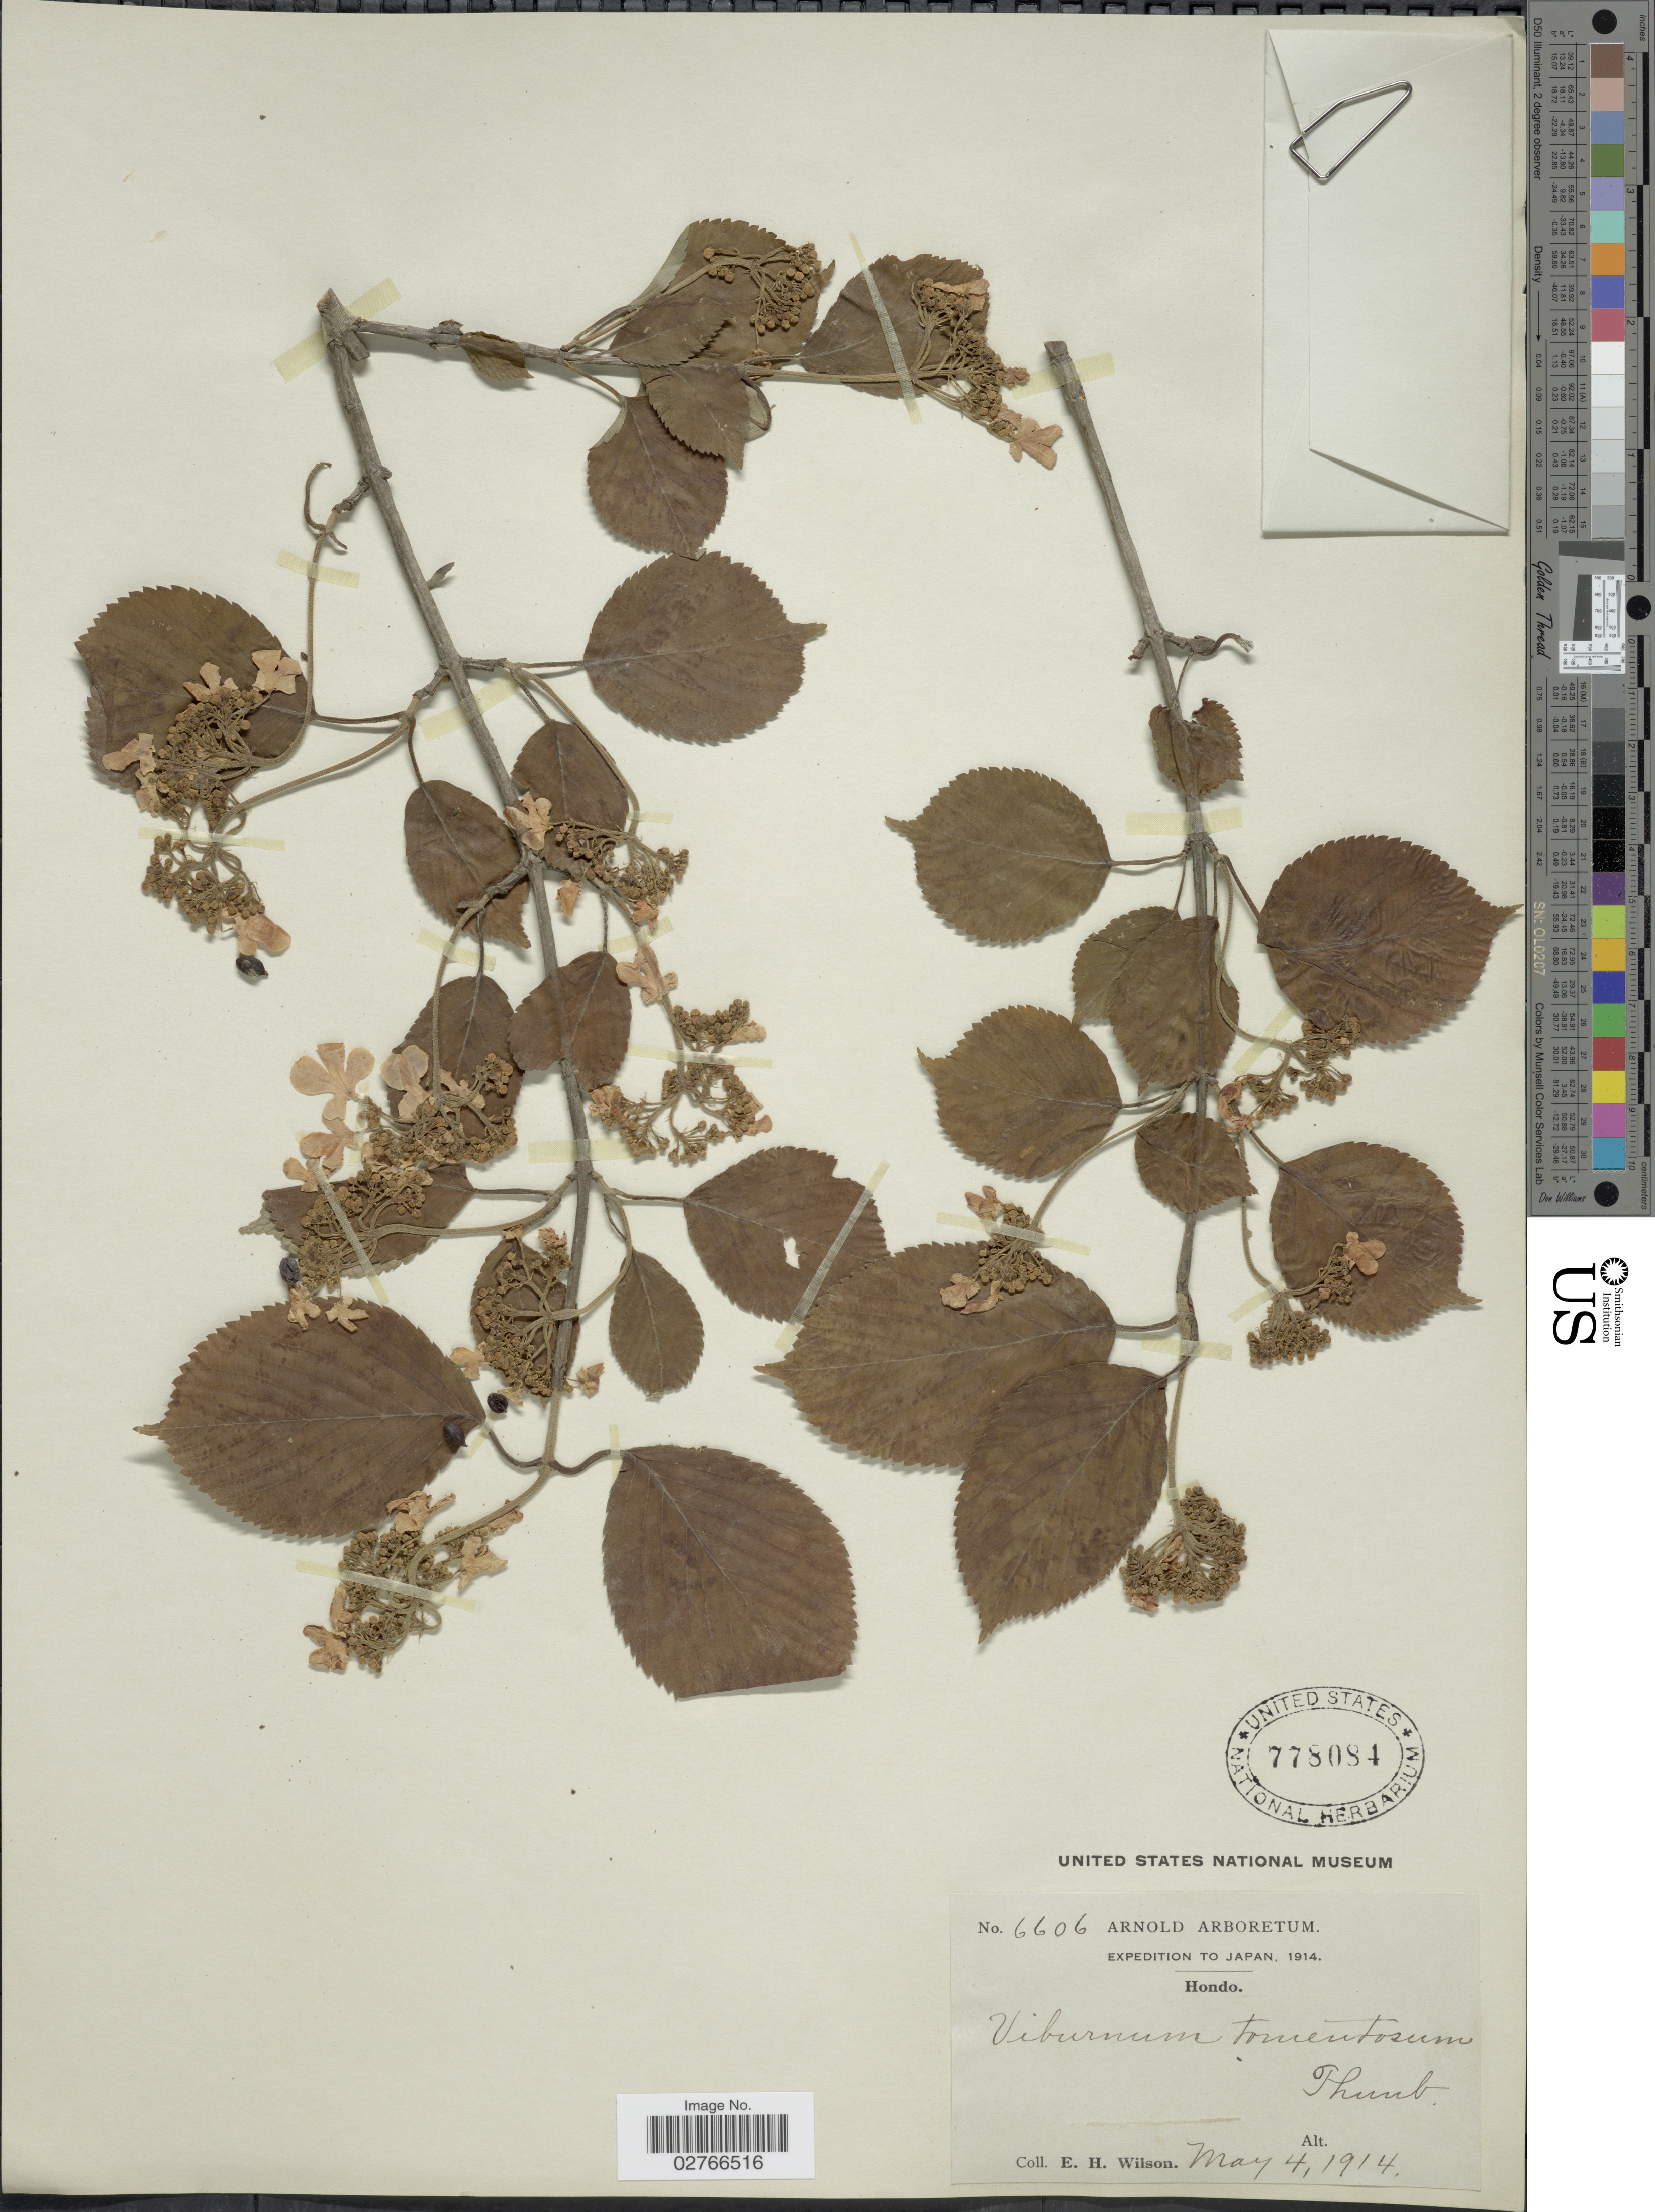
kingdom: Plantae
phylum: Tracheophyta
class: Magnoliopsida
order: Dipsacales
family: Viburnaceae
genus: Viburnum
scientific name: Viburnum tomentosum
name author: Thunb.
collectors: E. Wilson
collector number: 6606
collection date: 1914-05-04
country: Japan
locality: Hondo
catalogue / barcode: US 778084